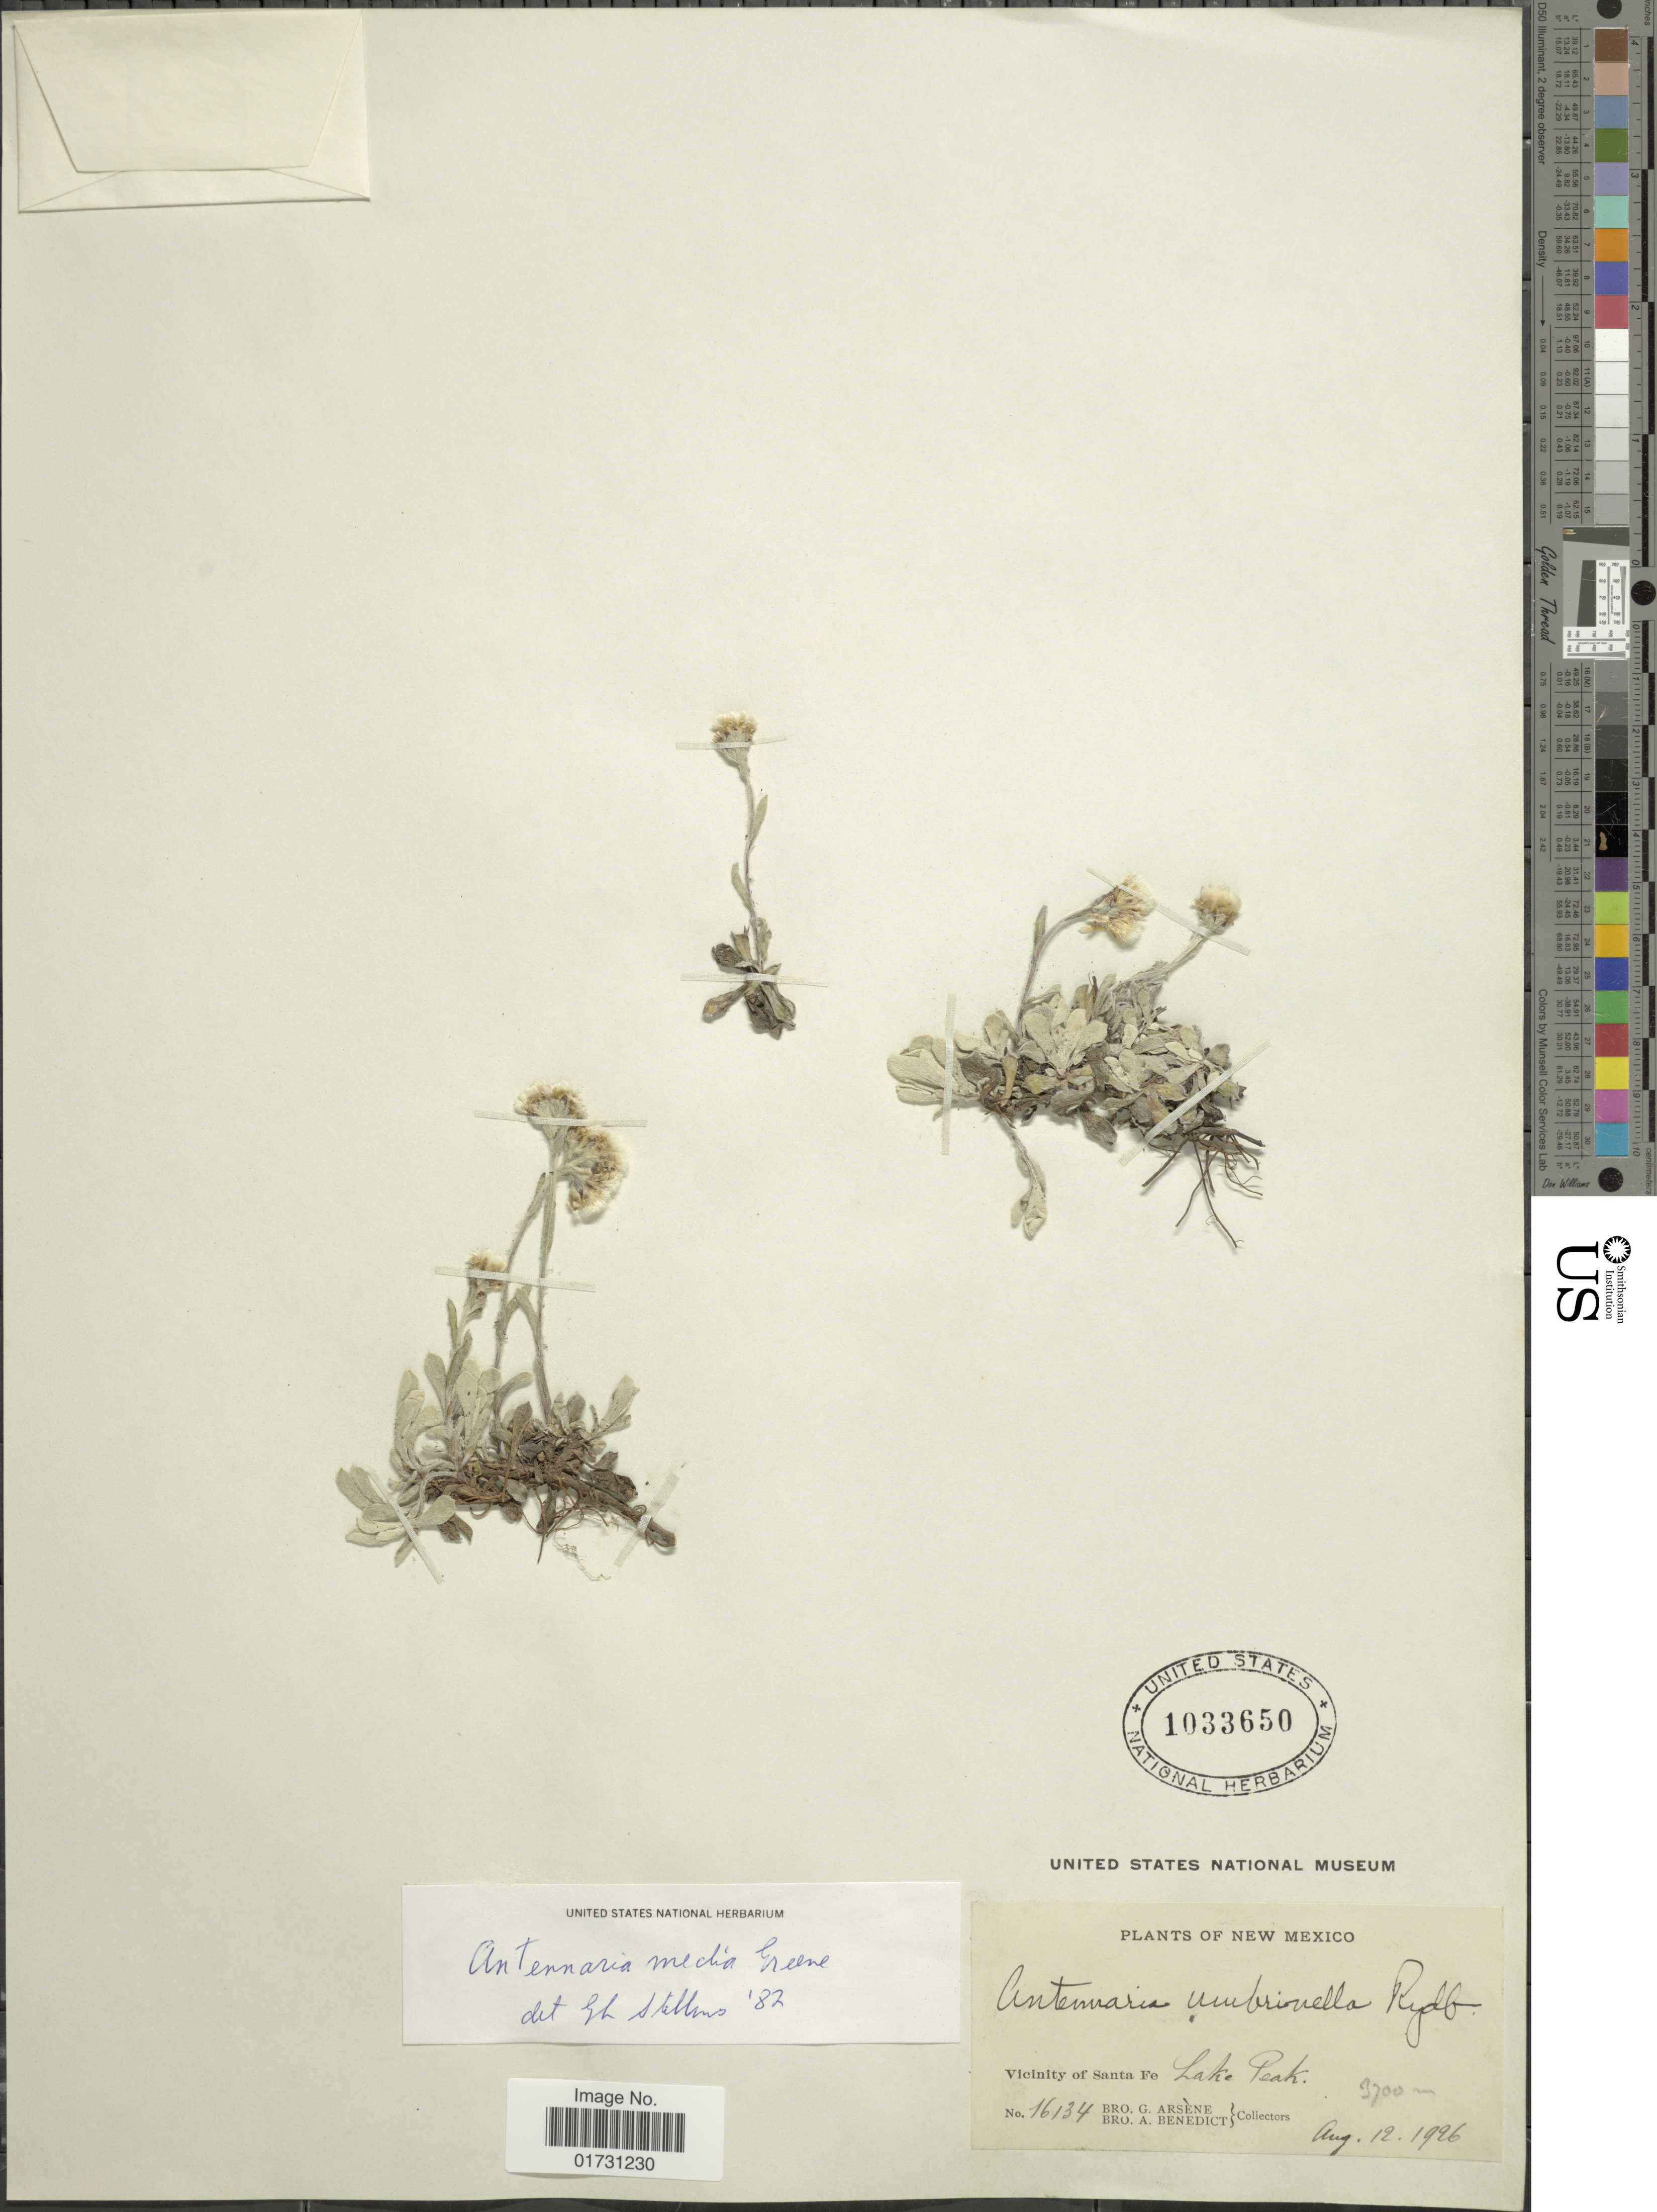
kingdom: Plantae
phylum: Tracheophyta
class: Magnoliopsida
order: Asterales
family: Asteraceae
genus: Antennaria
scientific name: Antennaria media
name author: Greene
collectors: Bro. G. Arsène & Bro. Benedict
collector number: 16134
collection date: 1926-08-12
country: United States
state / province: New Mexico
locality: Vicinity of Santa Fe, Lake Peak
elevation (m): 3700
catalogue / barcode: US 1033650